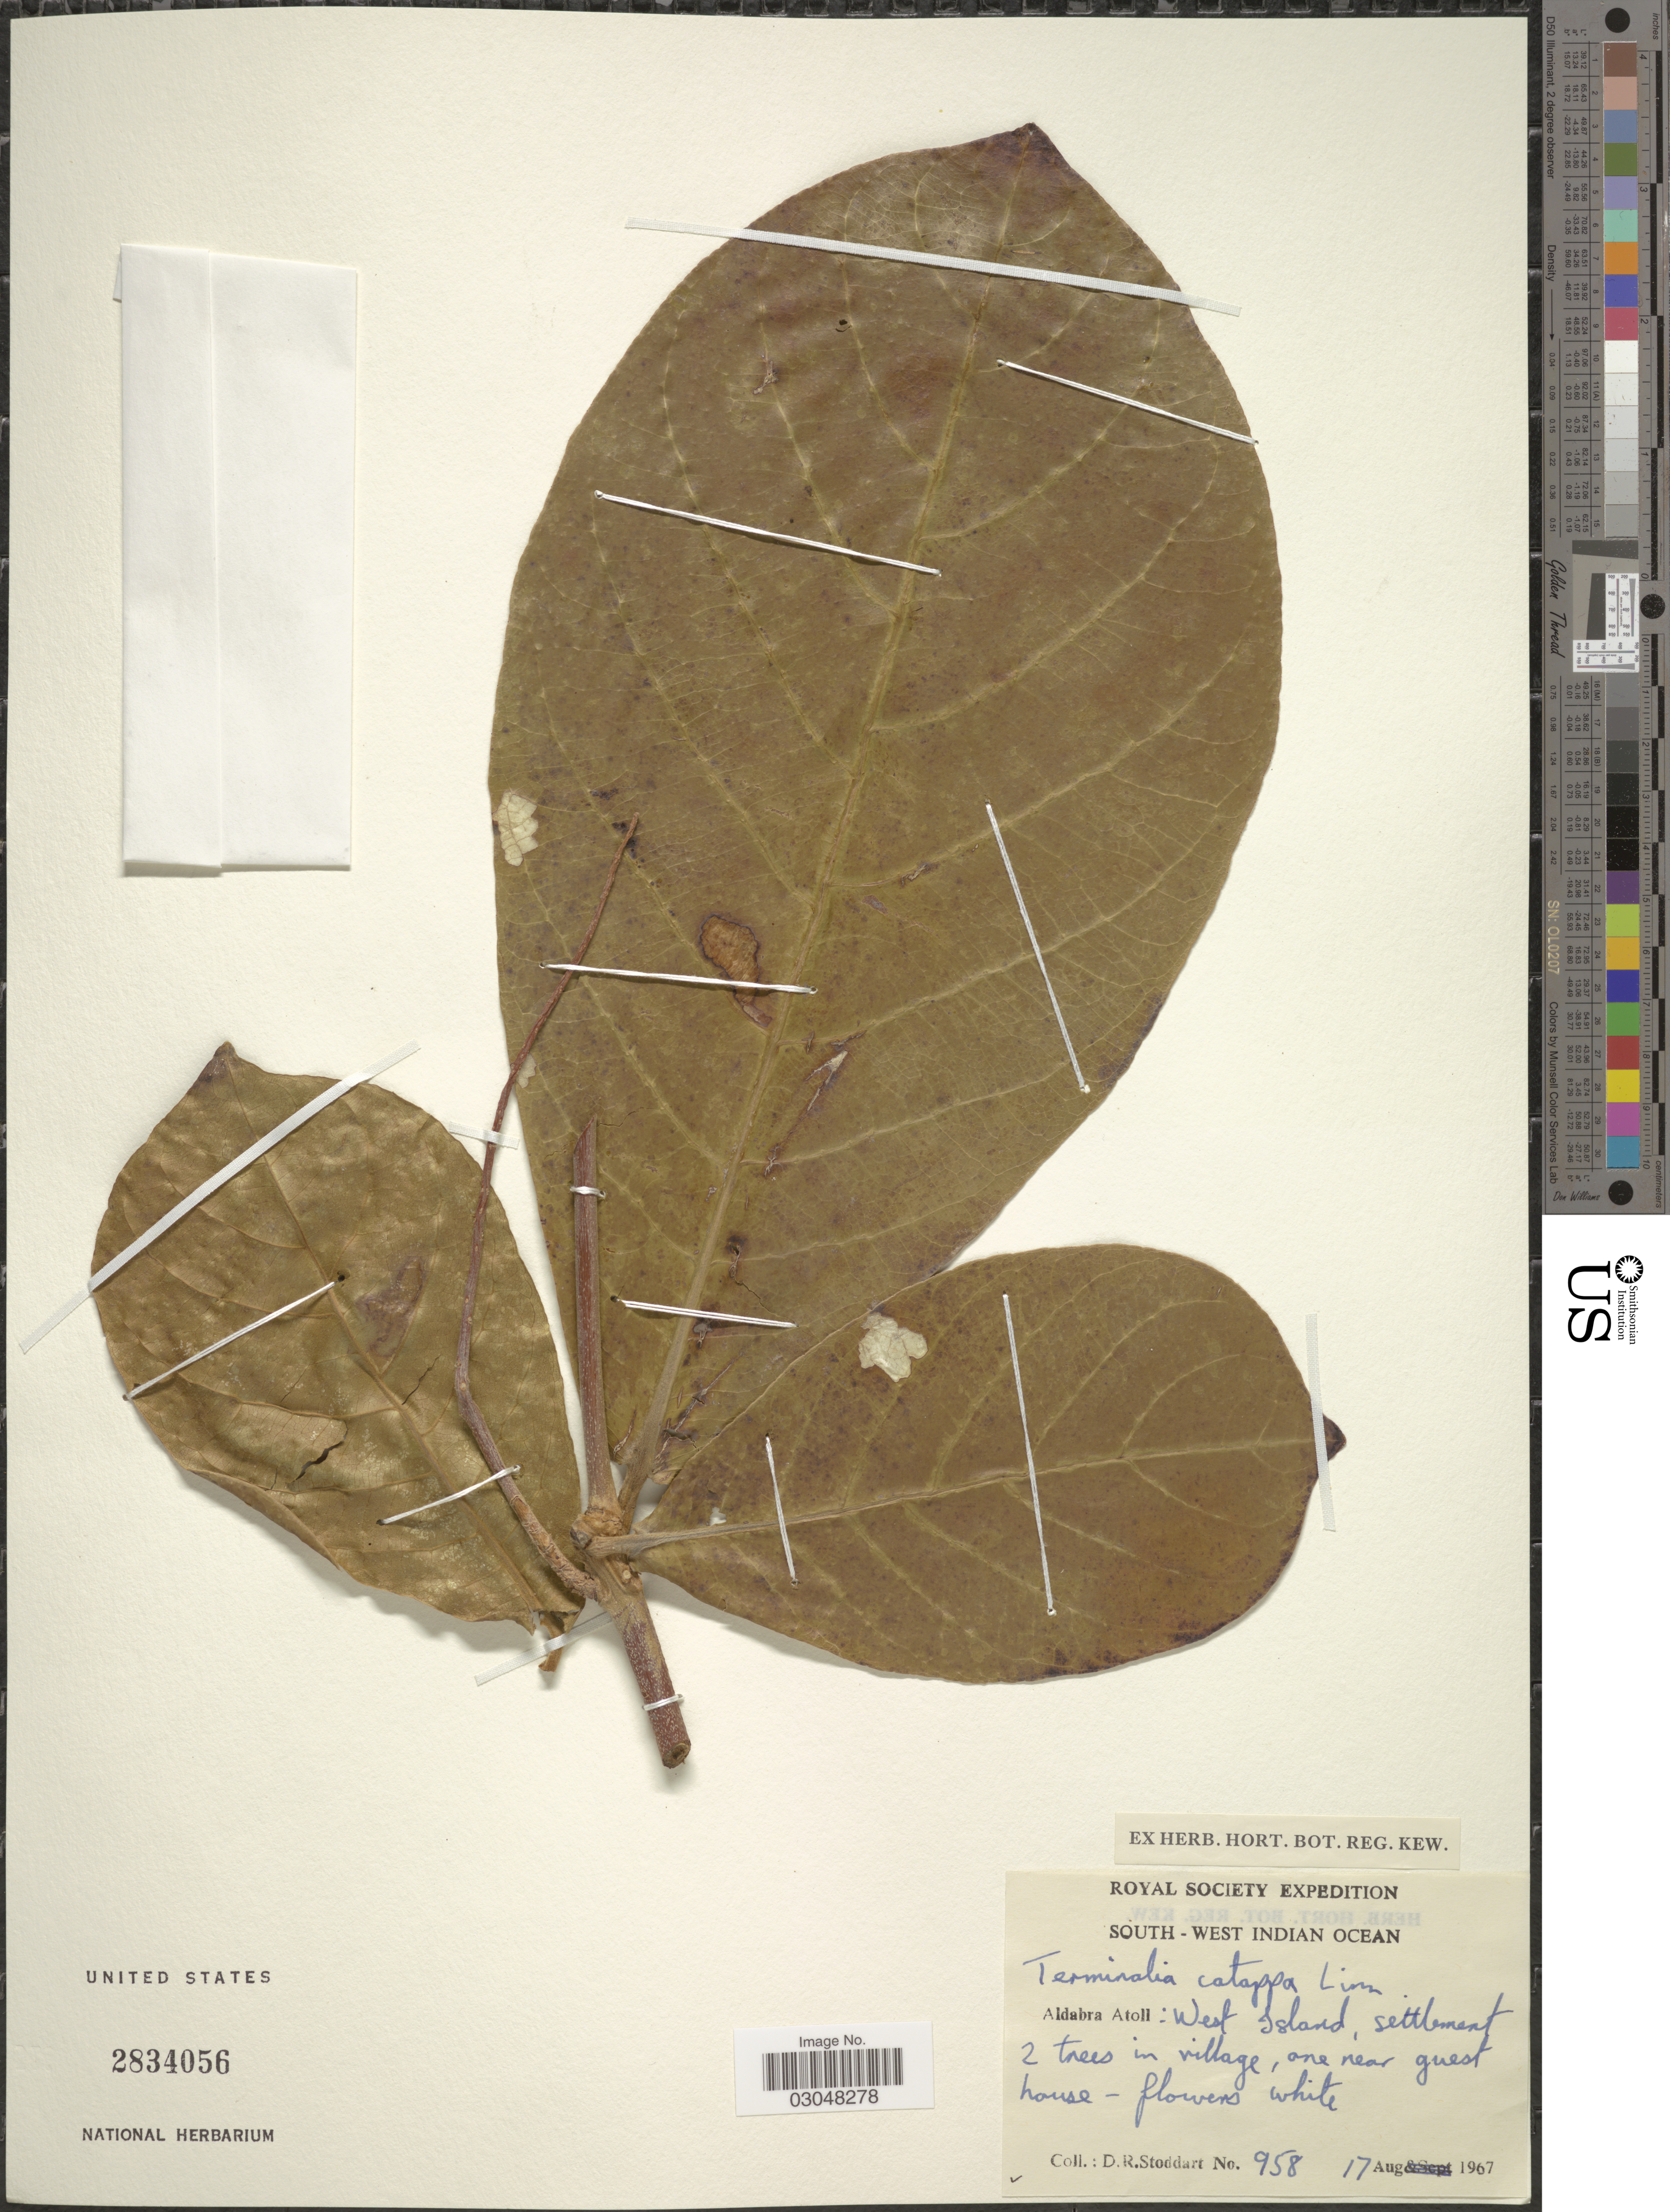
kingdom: Plantae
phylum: Tracheophyta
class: Magnoliopsida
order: Myrtales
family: Combretaceae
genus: Terminalia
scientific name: Terminalia catappa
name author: L.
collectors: D. R. Stoddart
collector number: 958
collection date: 1967-08-17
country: Seychelles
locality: South-West Indian Ocean. Aldabra Atoll: West Island, Settlement.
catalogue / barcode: US 2834056